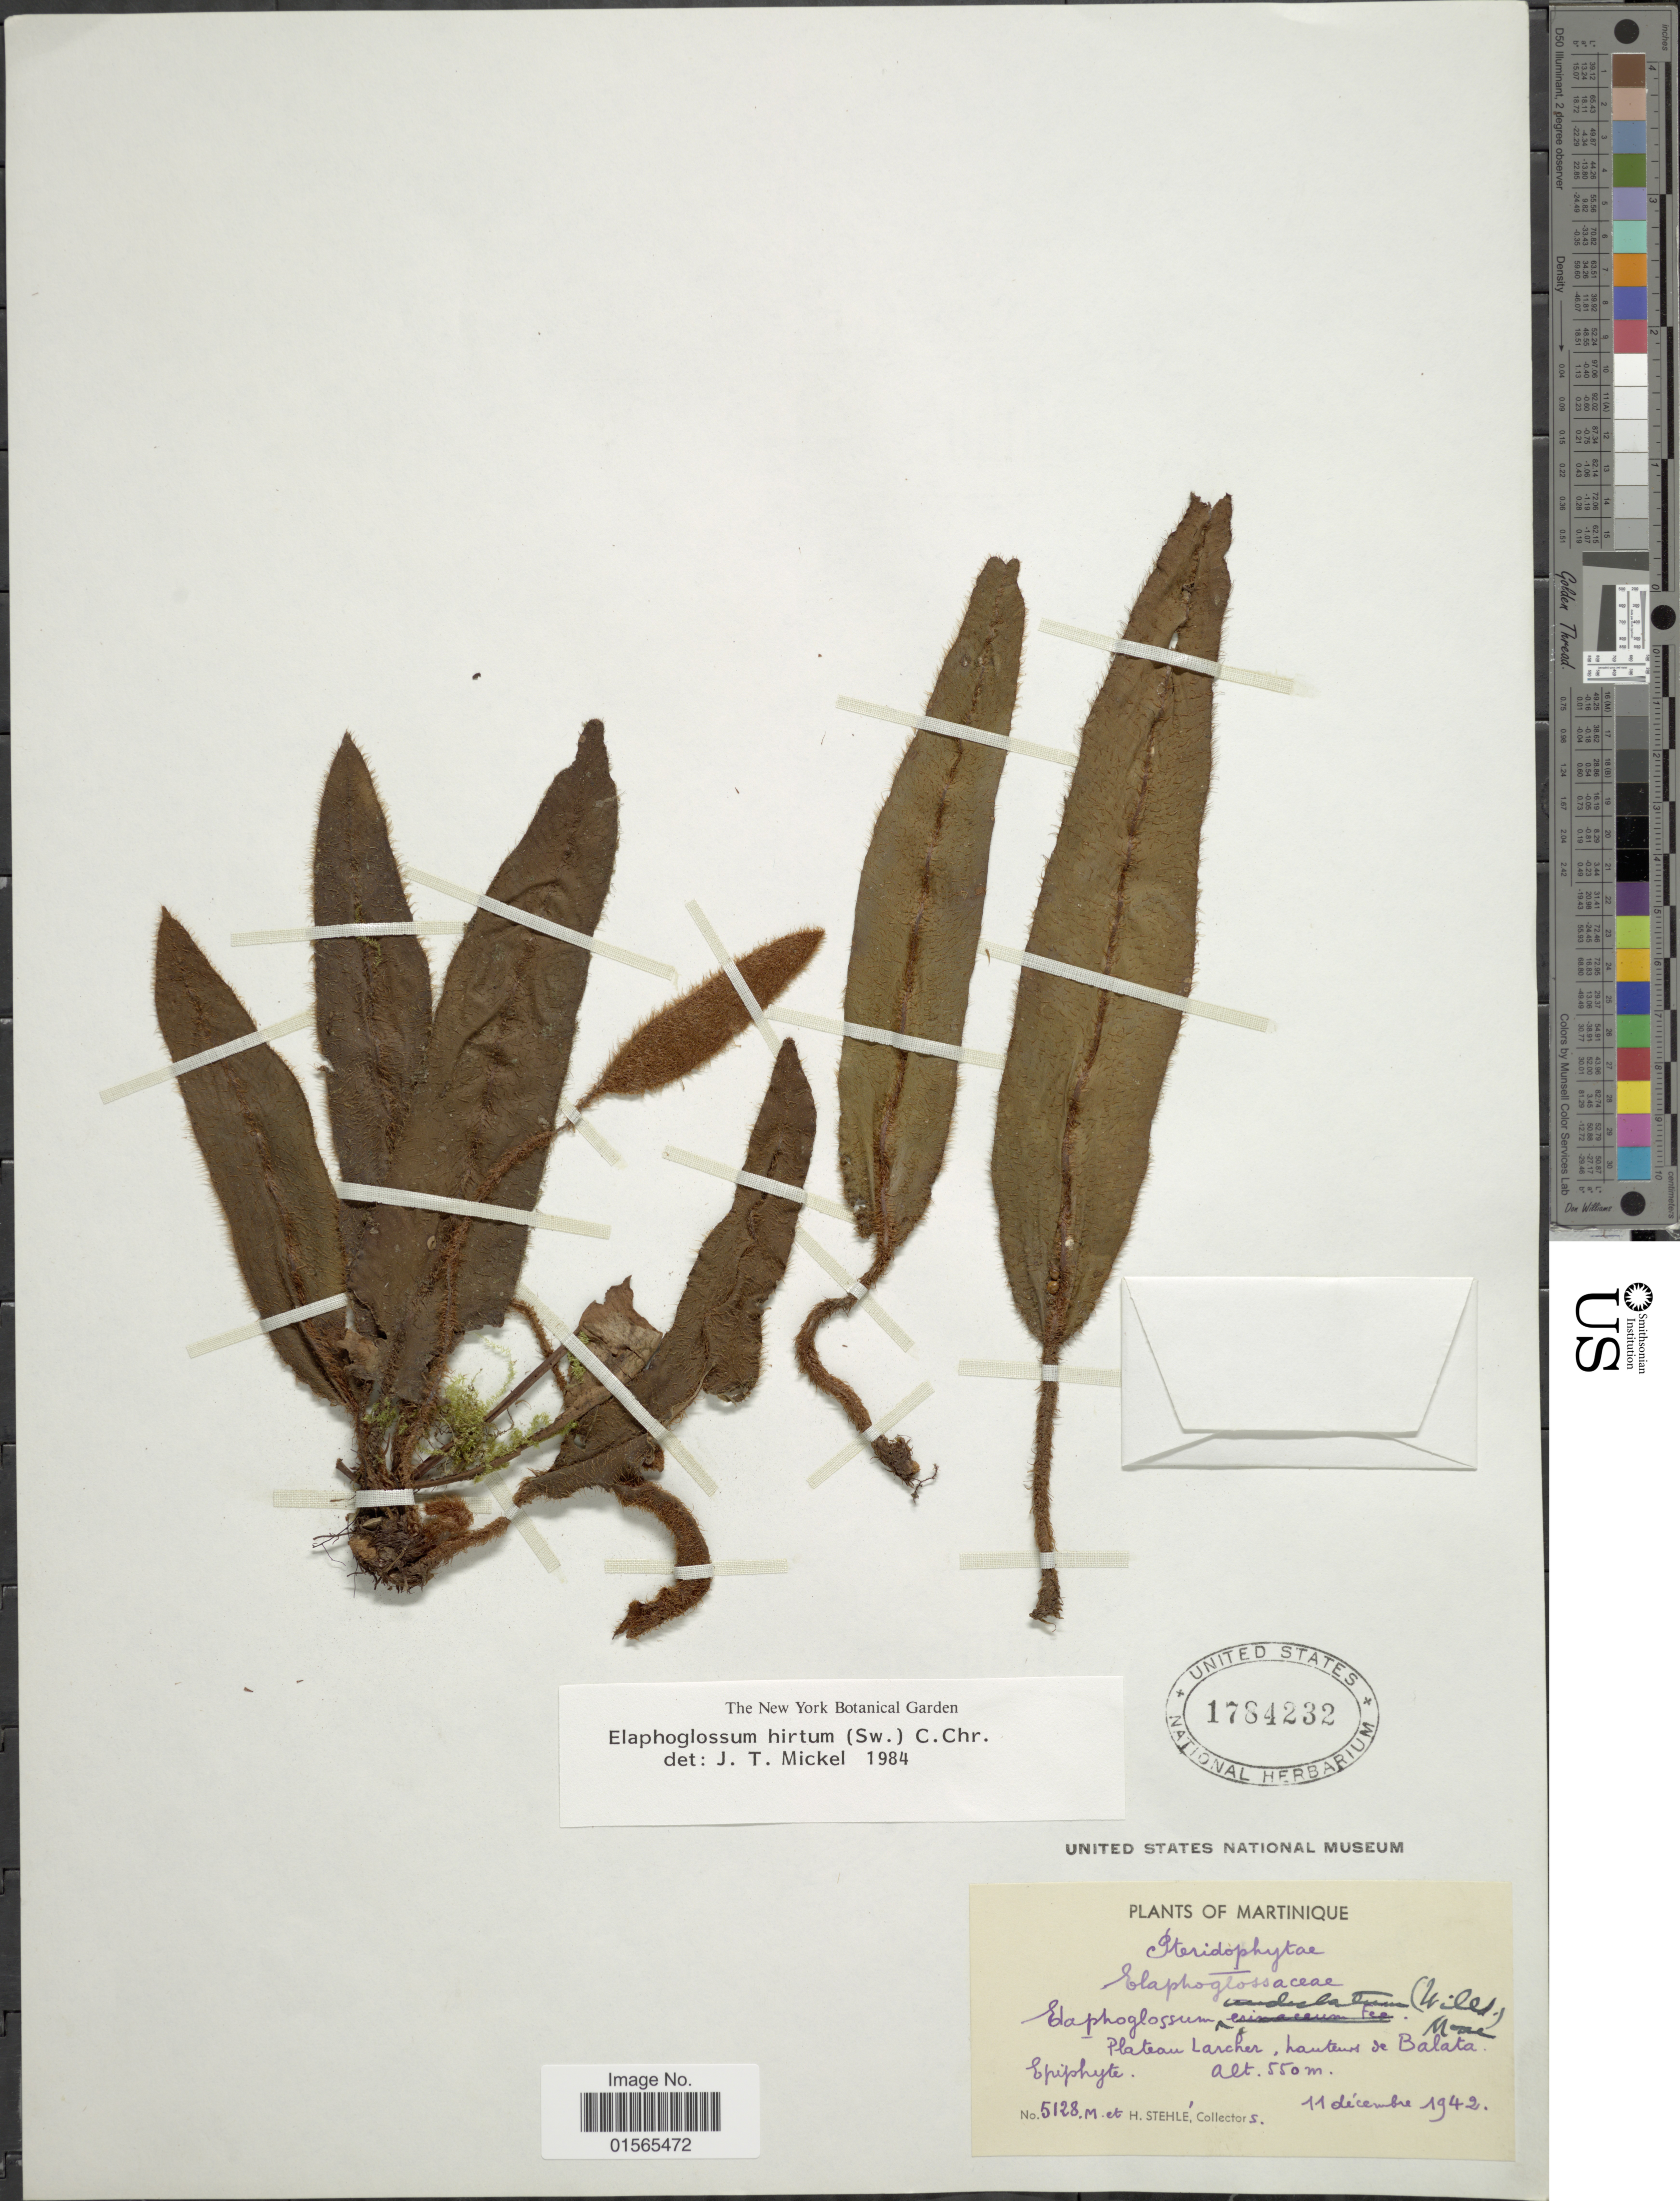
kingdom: Plantae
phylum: Tracheophyta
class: Polypodiopsida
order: Polypodiales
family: Dryopteridaceae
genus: Elaphoglossum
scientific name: Elaphoglossum hirtum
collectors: M. Stehlé & H. Stehlé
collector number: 5128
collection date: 1942-12-11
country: Martinique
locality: Plateau Larcher, hauteurs de Balata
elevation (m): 550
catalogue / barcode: US 1784232